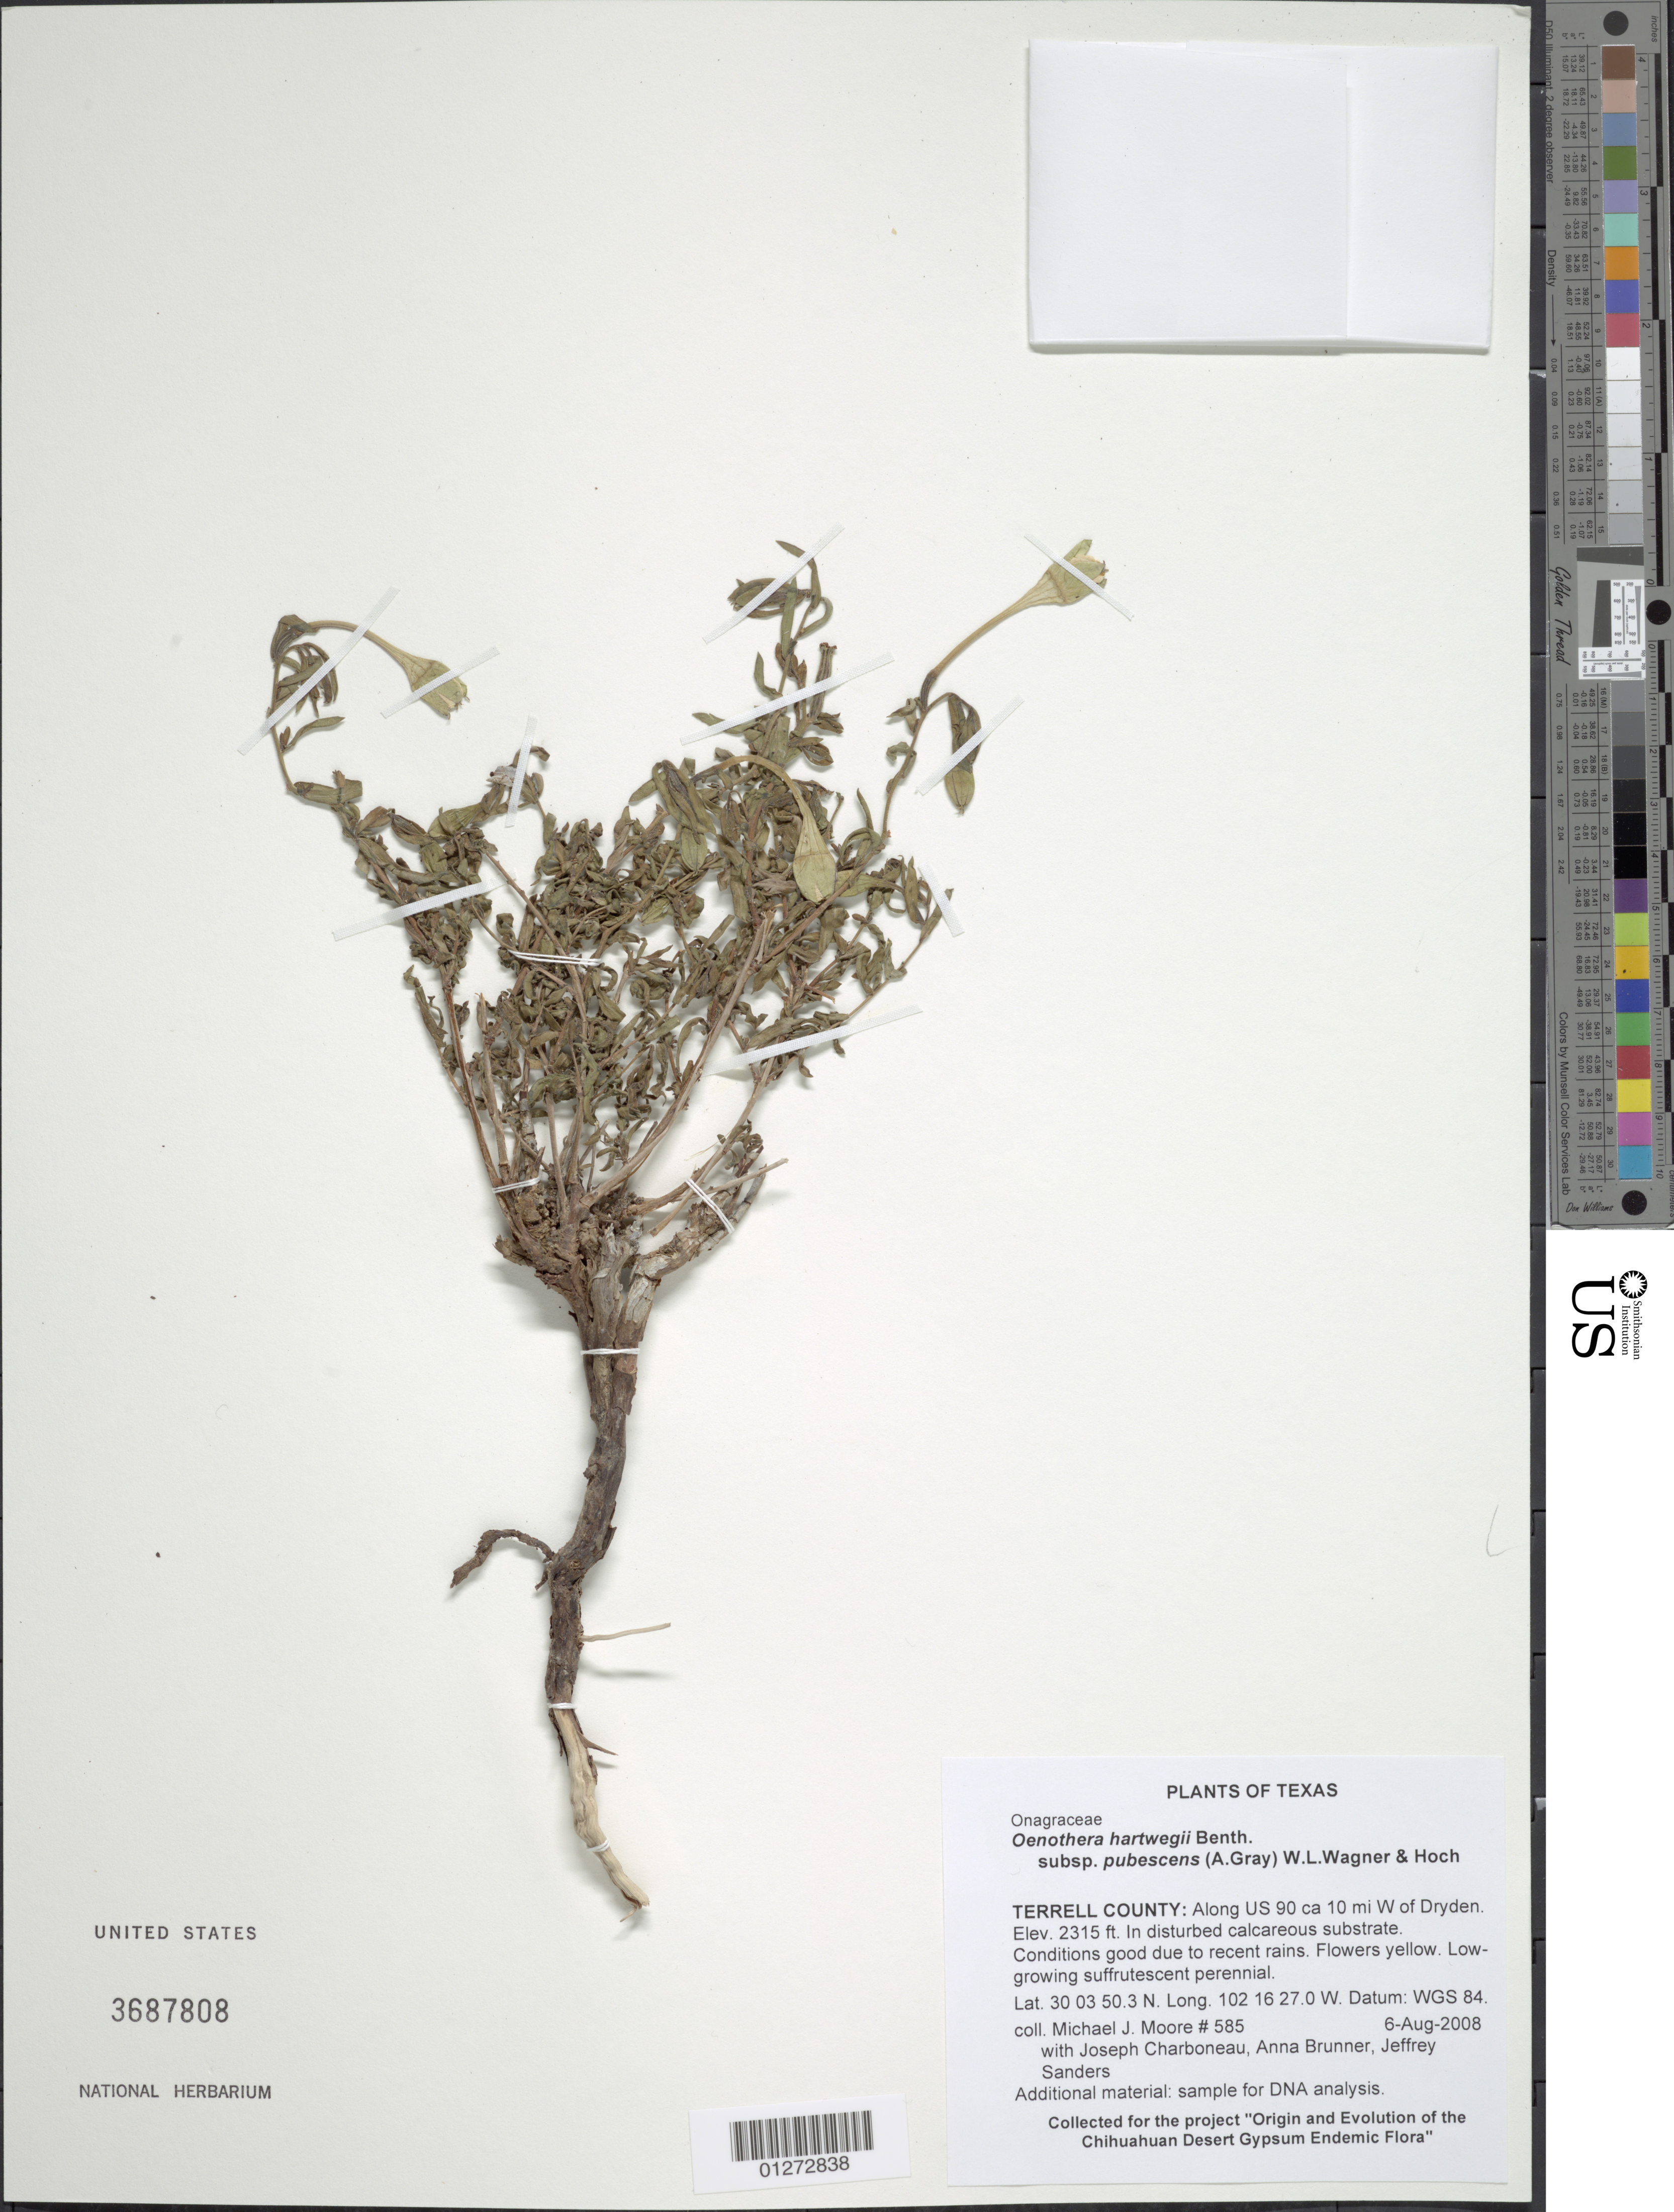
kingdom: Plantae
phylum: Tracheophyta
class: Magnoliopsida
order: Myrtales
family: Onagraceae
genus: Oenothera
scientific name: Oenothera hartwegii subsp. pubescens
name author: (A. Gray) W.L. Wagner & Hoch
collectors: M. J. Moore, J. L. M. Charboneau, A. Brunner & J. Sanders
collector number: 585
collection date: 2004-08-05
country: United States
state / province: Texas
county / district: Terrell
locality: Along US 90 ca 10 mi W of Dryden.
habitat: In disturbed calcareous substrate. Conditions good due to recent rains.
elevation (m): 706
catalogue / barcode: US 3687808